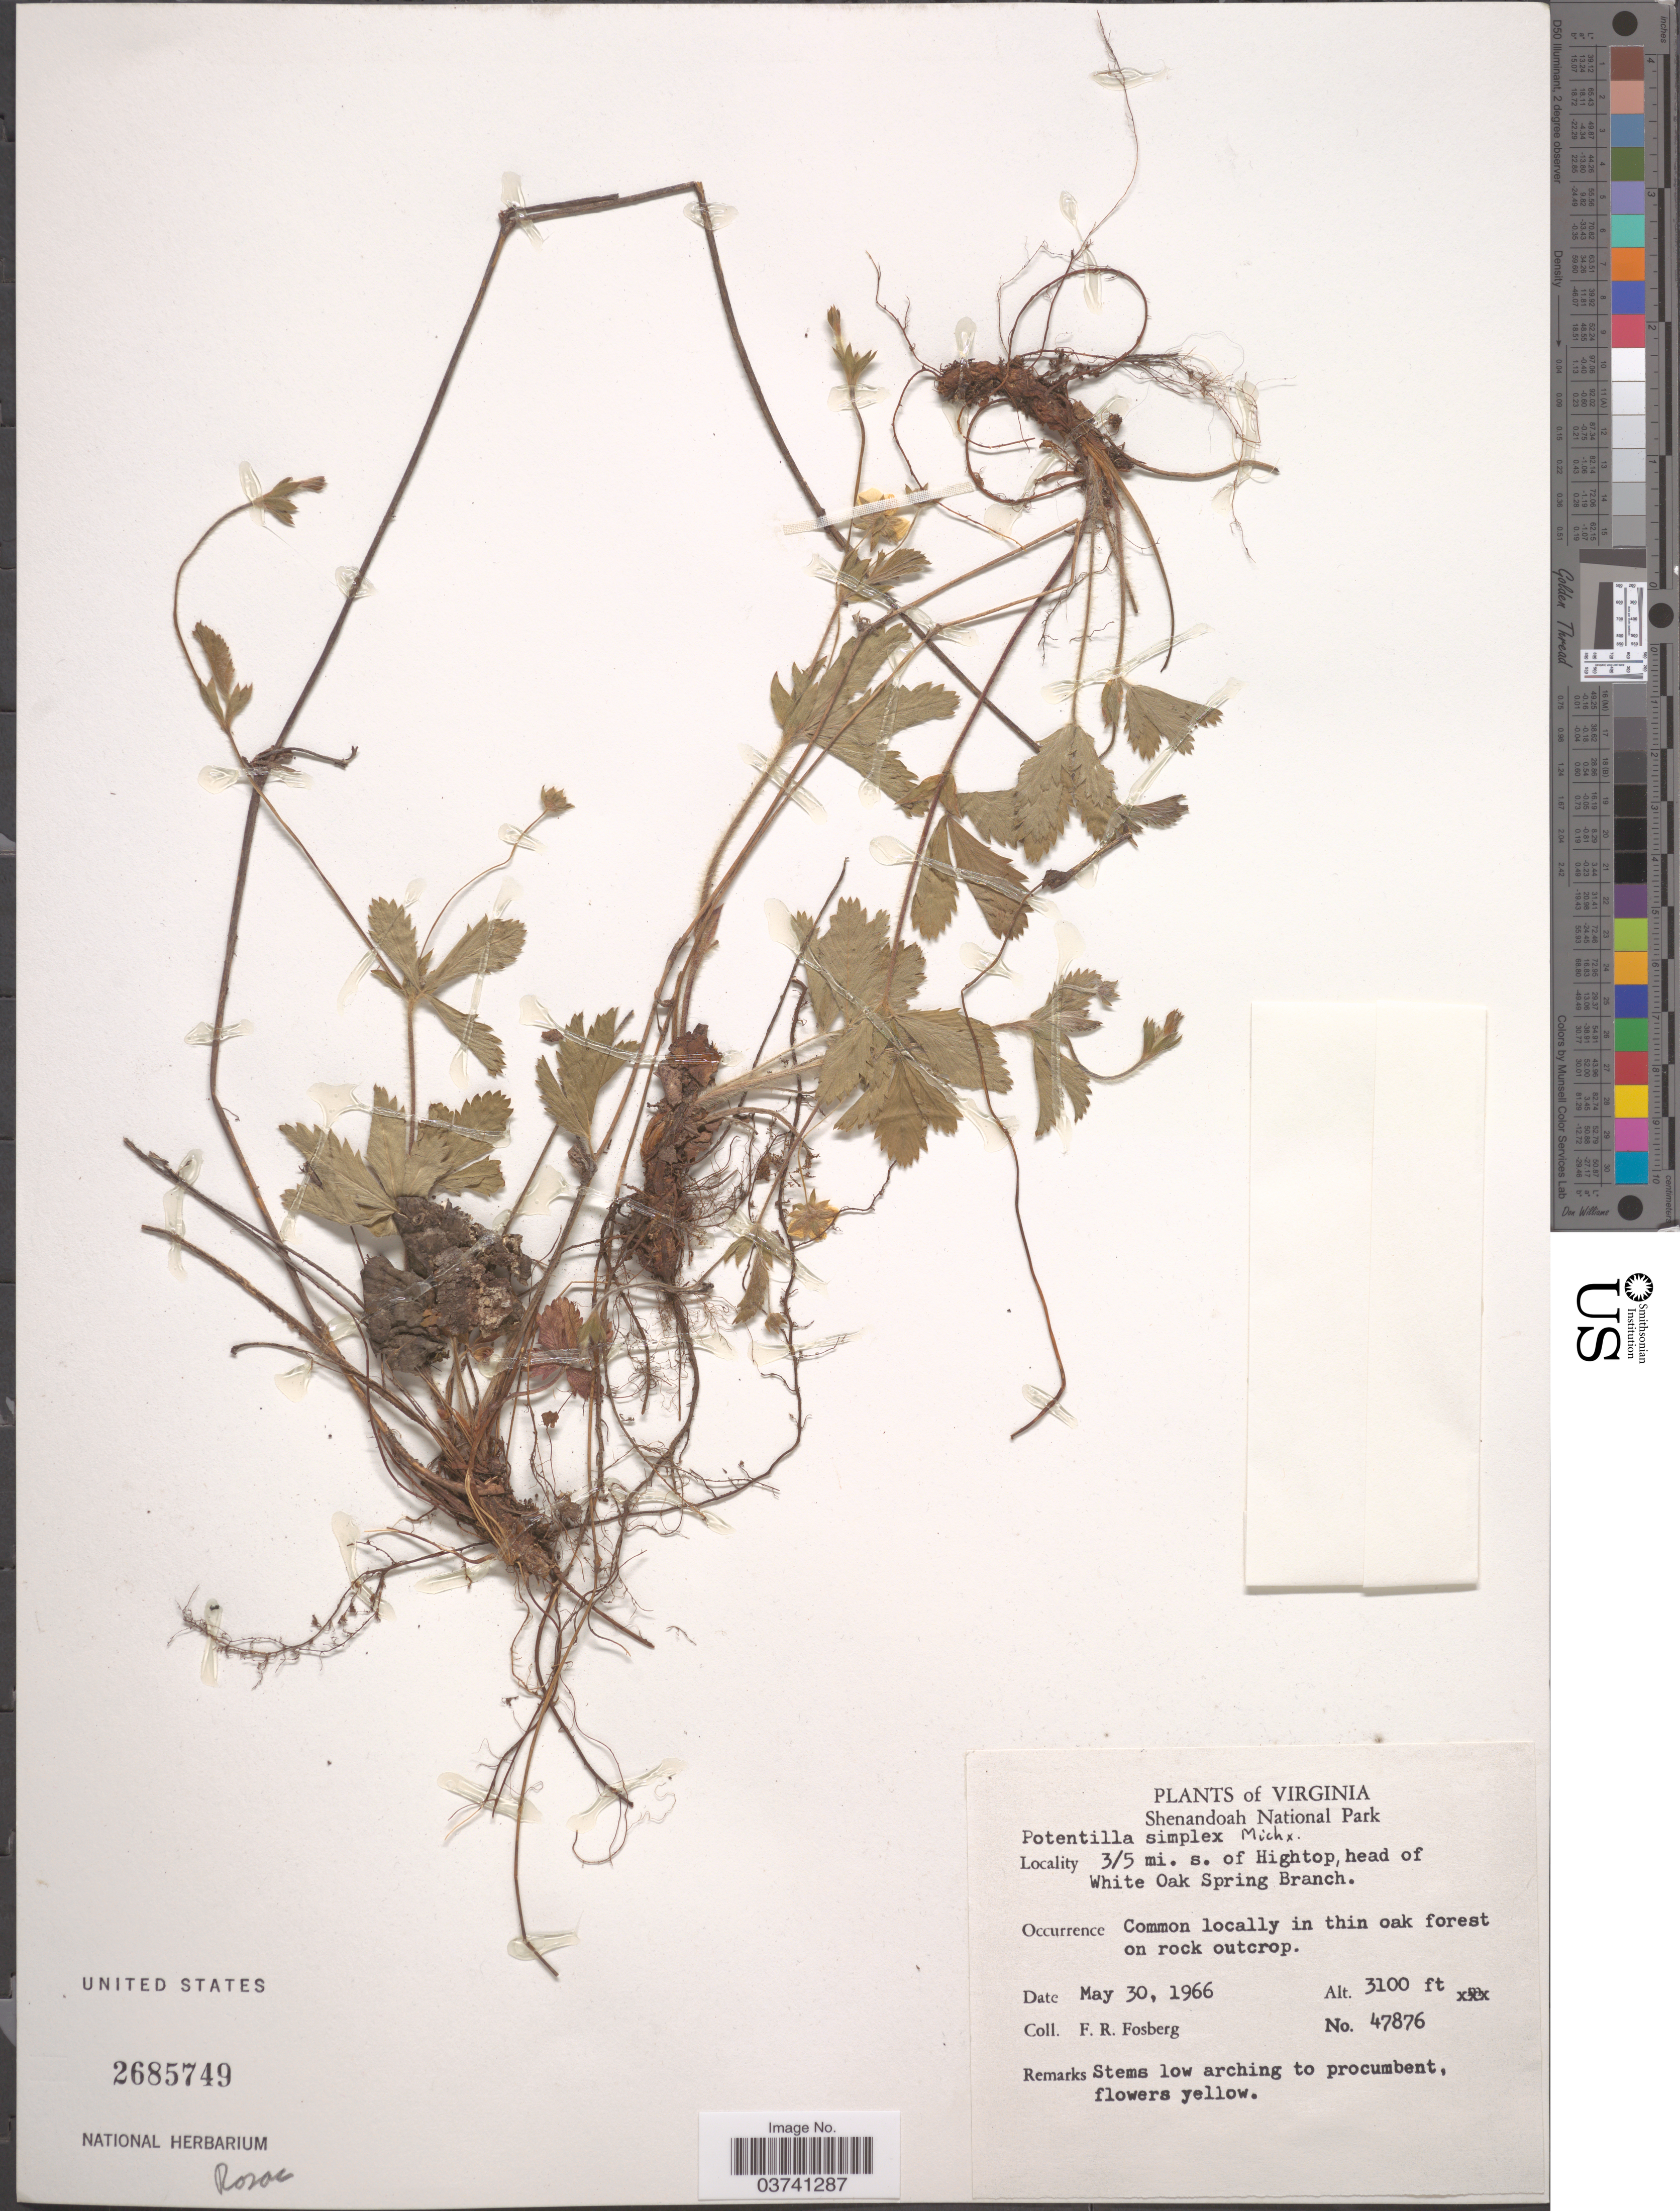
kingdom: Plantae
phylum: Tracheophyta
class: Magnoliopsida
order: Rosales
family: Rosaceae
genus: Potentilla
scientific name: Potentilla simplex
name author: Michx.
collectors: F. R. Fosberg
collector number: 47876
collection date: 1966-05-30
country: United States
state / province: Virginia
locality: Shenandoah National Park. 3/5 mi. s. of Hightop, head of White Oak Spring Branch.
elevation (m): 945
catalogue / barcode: US 2685749